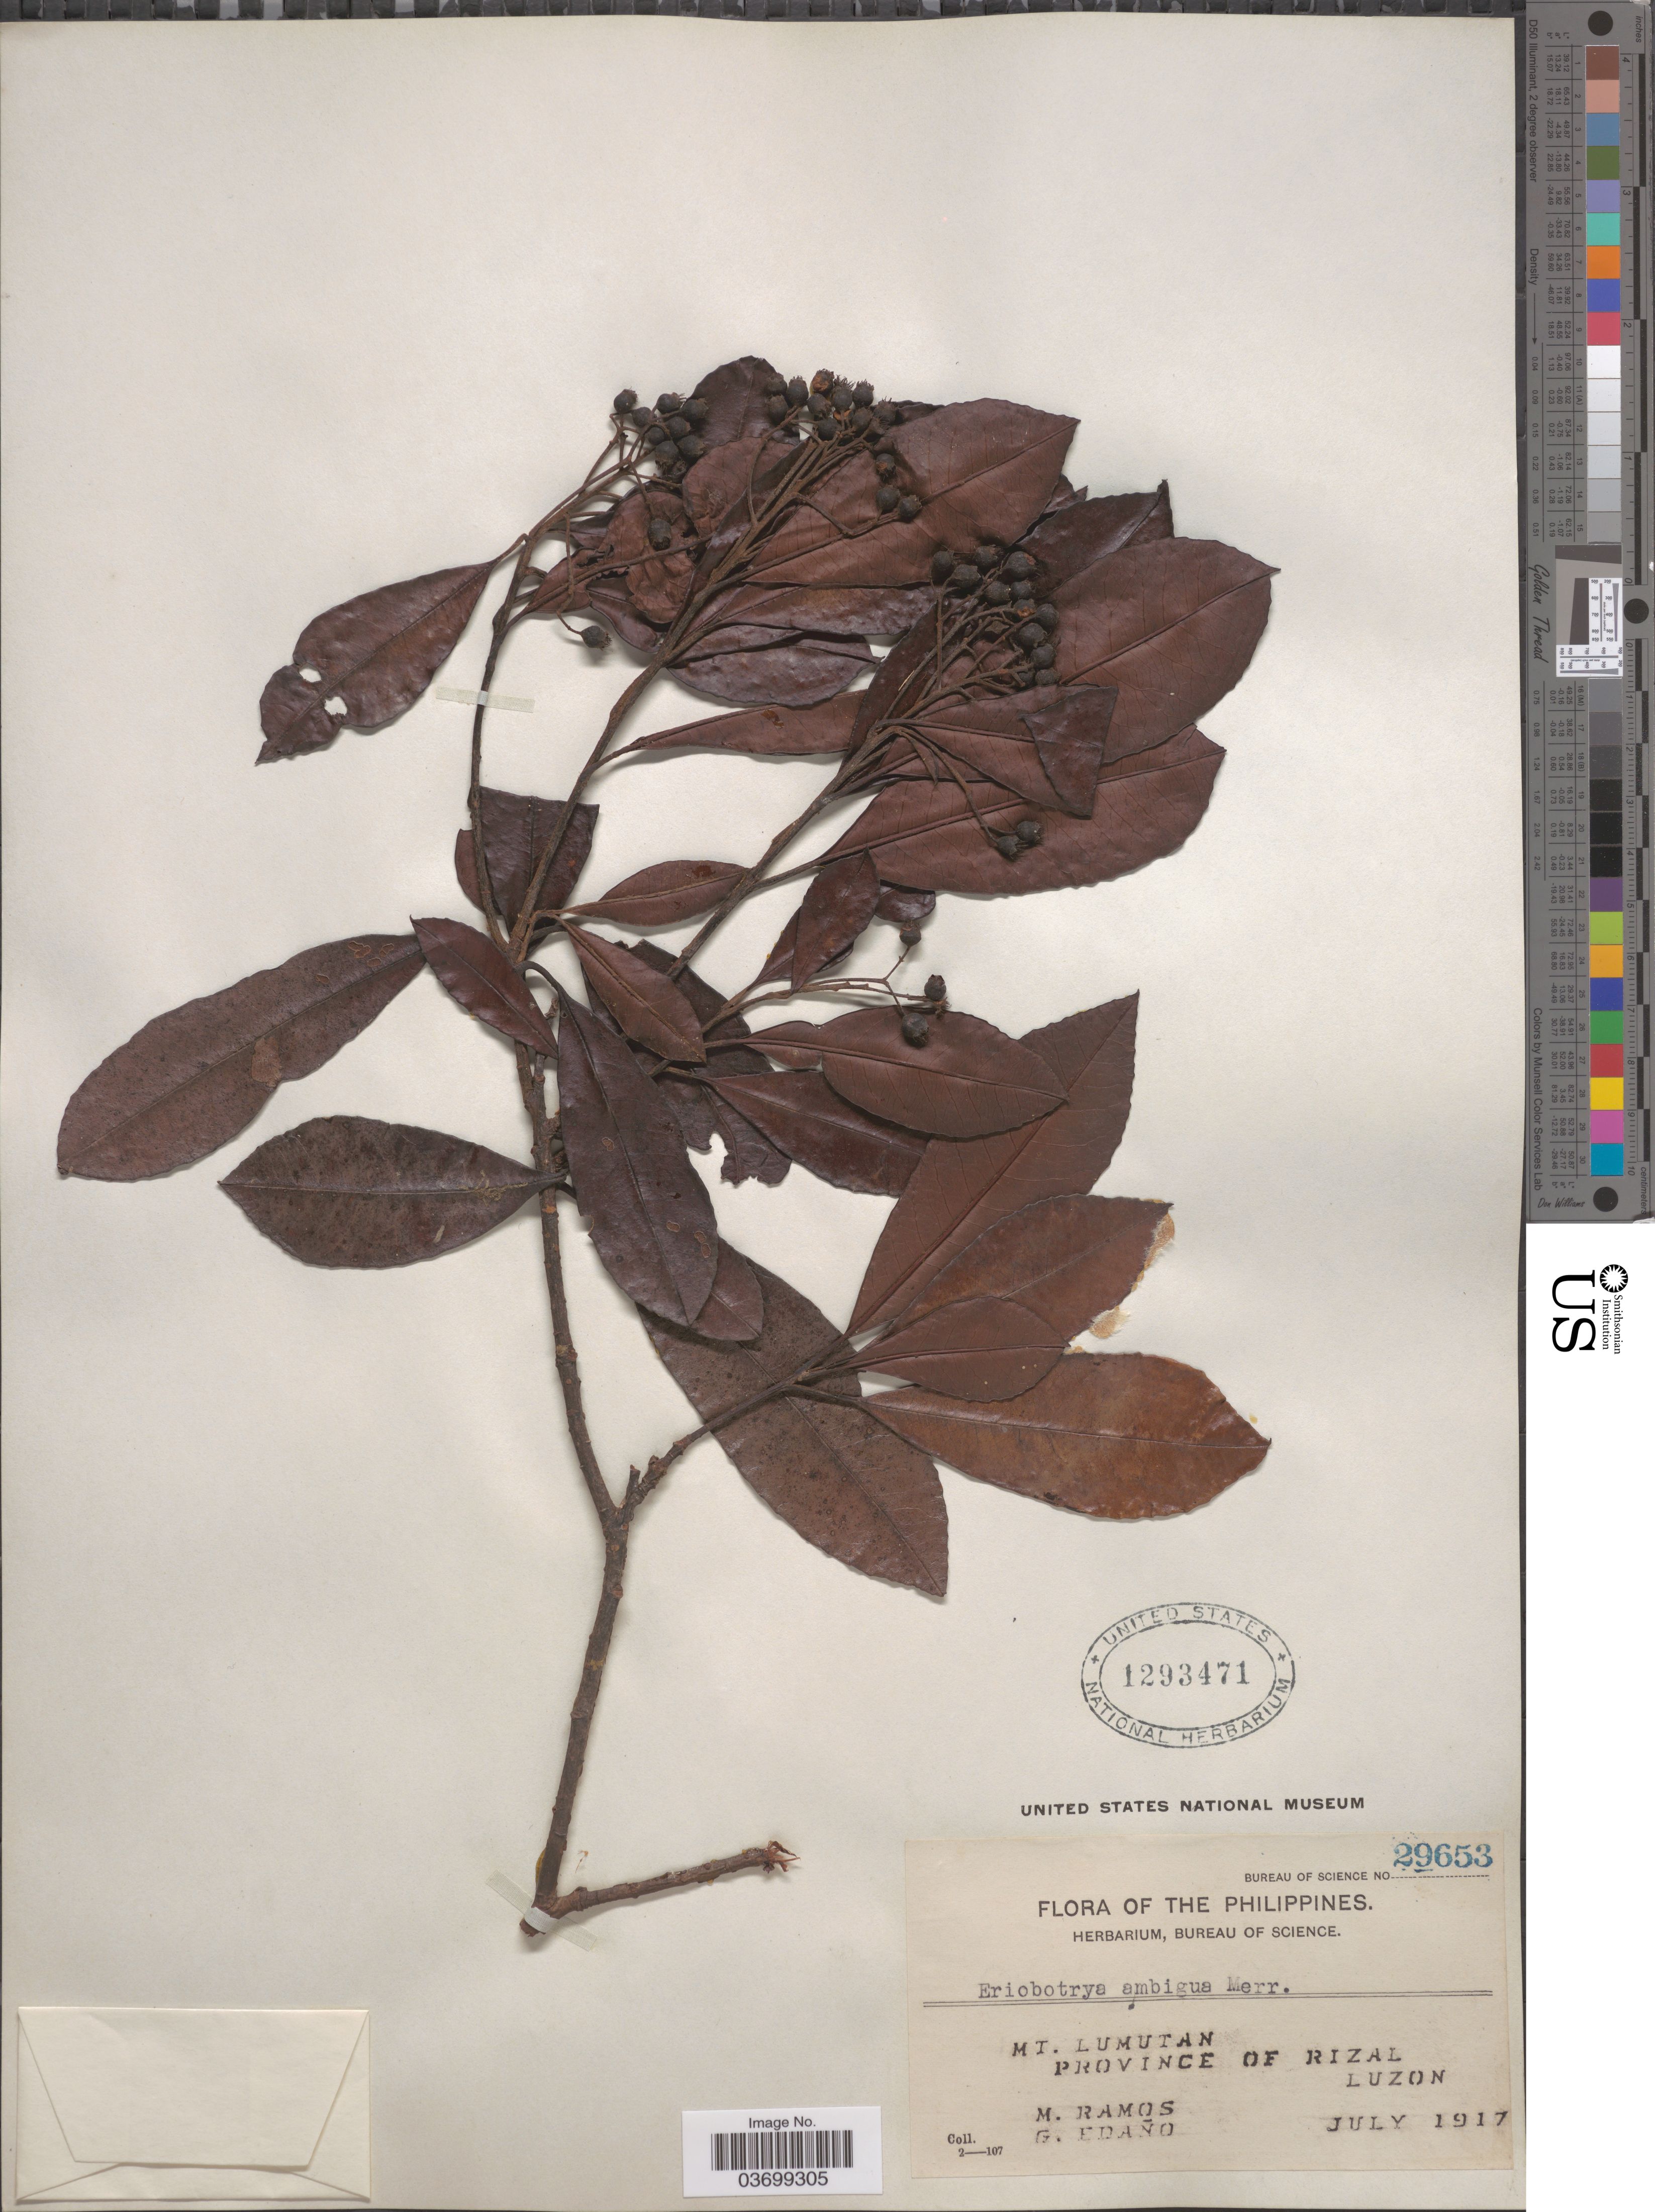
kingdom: Plantae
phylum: Tracheophyta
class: Magnoliopsida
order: Rosales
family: Rosaceae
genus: Stranvaesia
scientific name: Stranvaesia nussia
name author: (Buch.-Ham. ex D. Don) Decne.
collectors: M. Ramos & G. Edaño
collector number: Bureau of Science 29653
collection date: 1917-07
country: Philippines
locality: Mt. Lumutan. Province of Rizal, Luzon.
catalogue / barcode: US 1293471